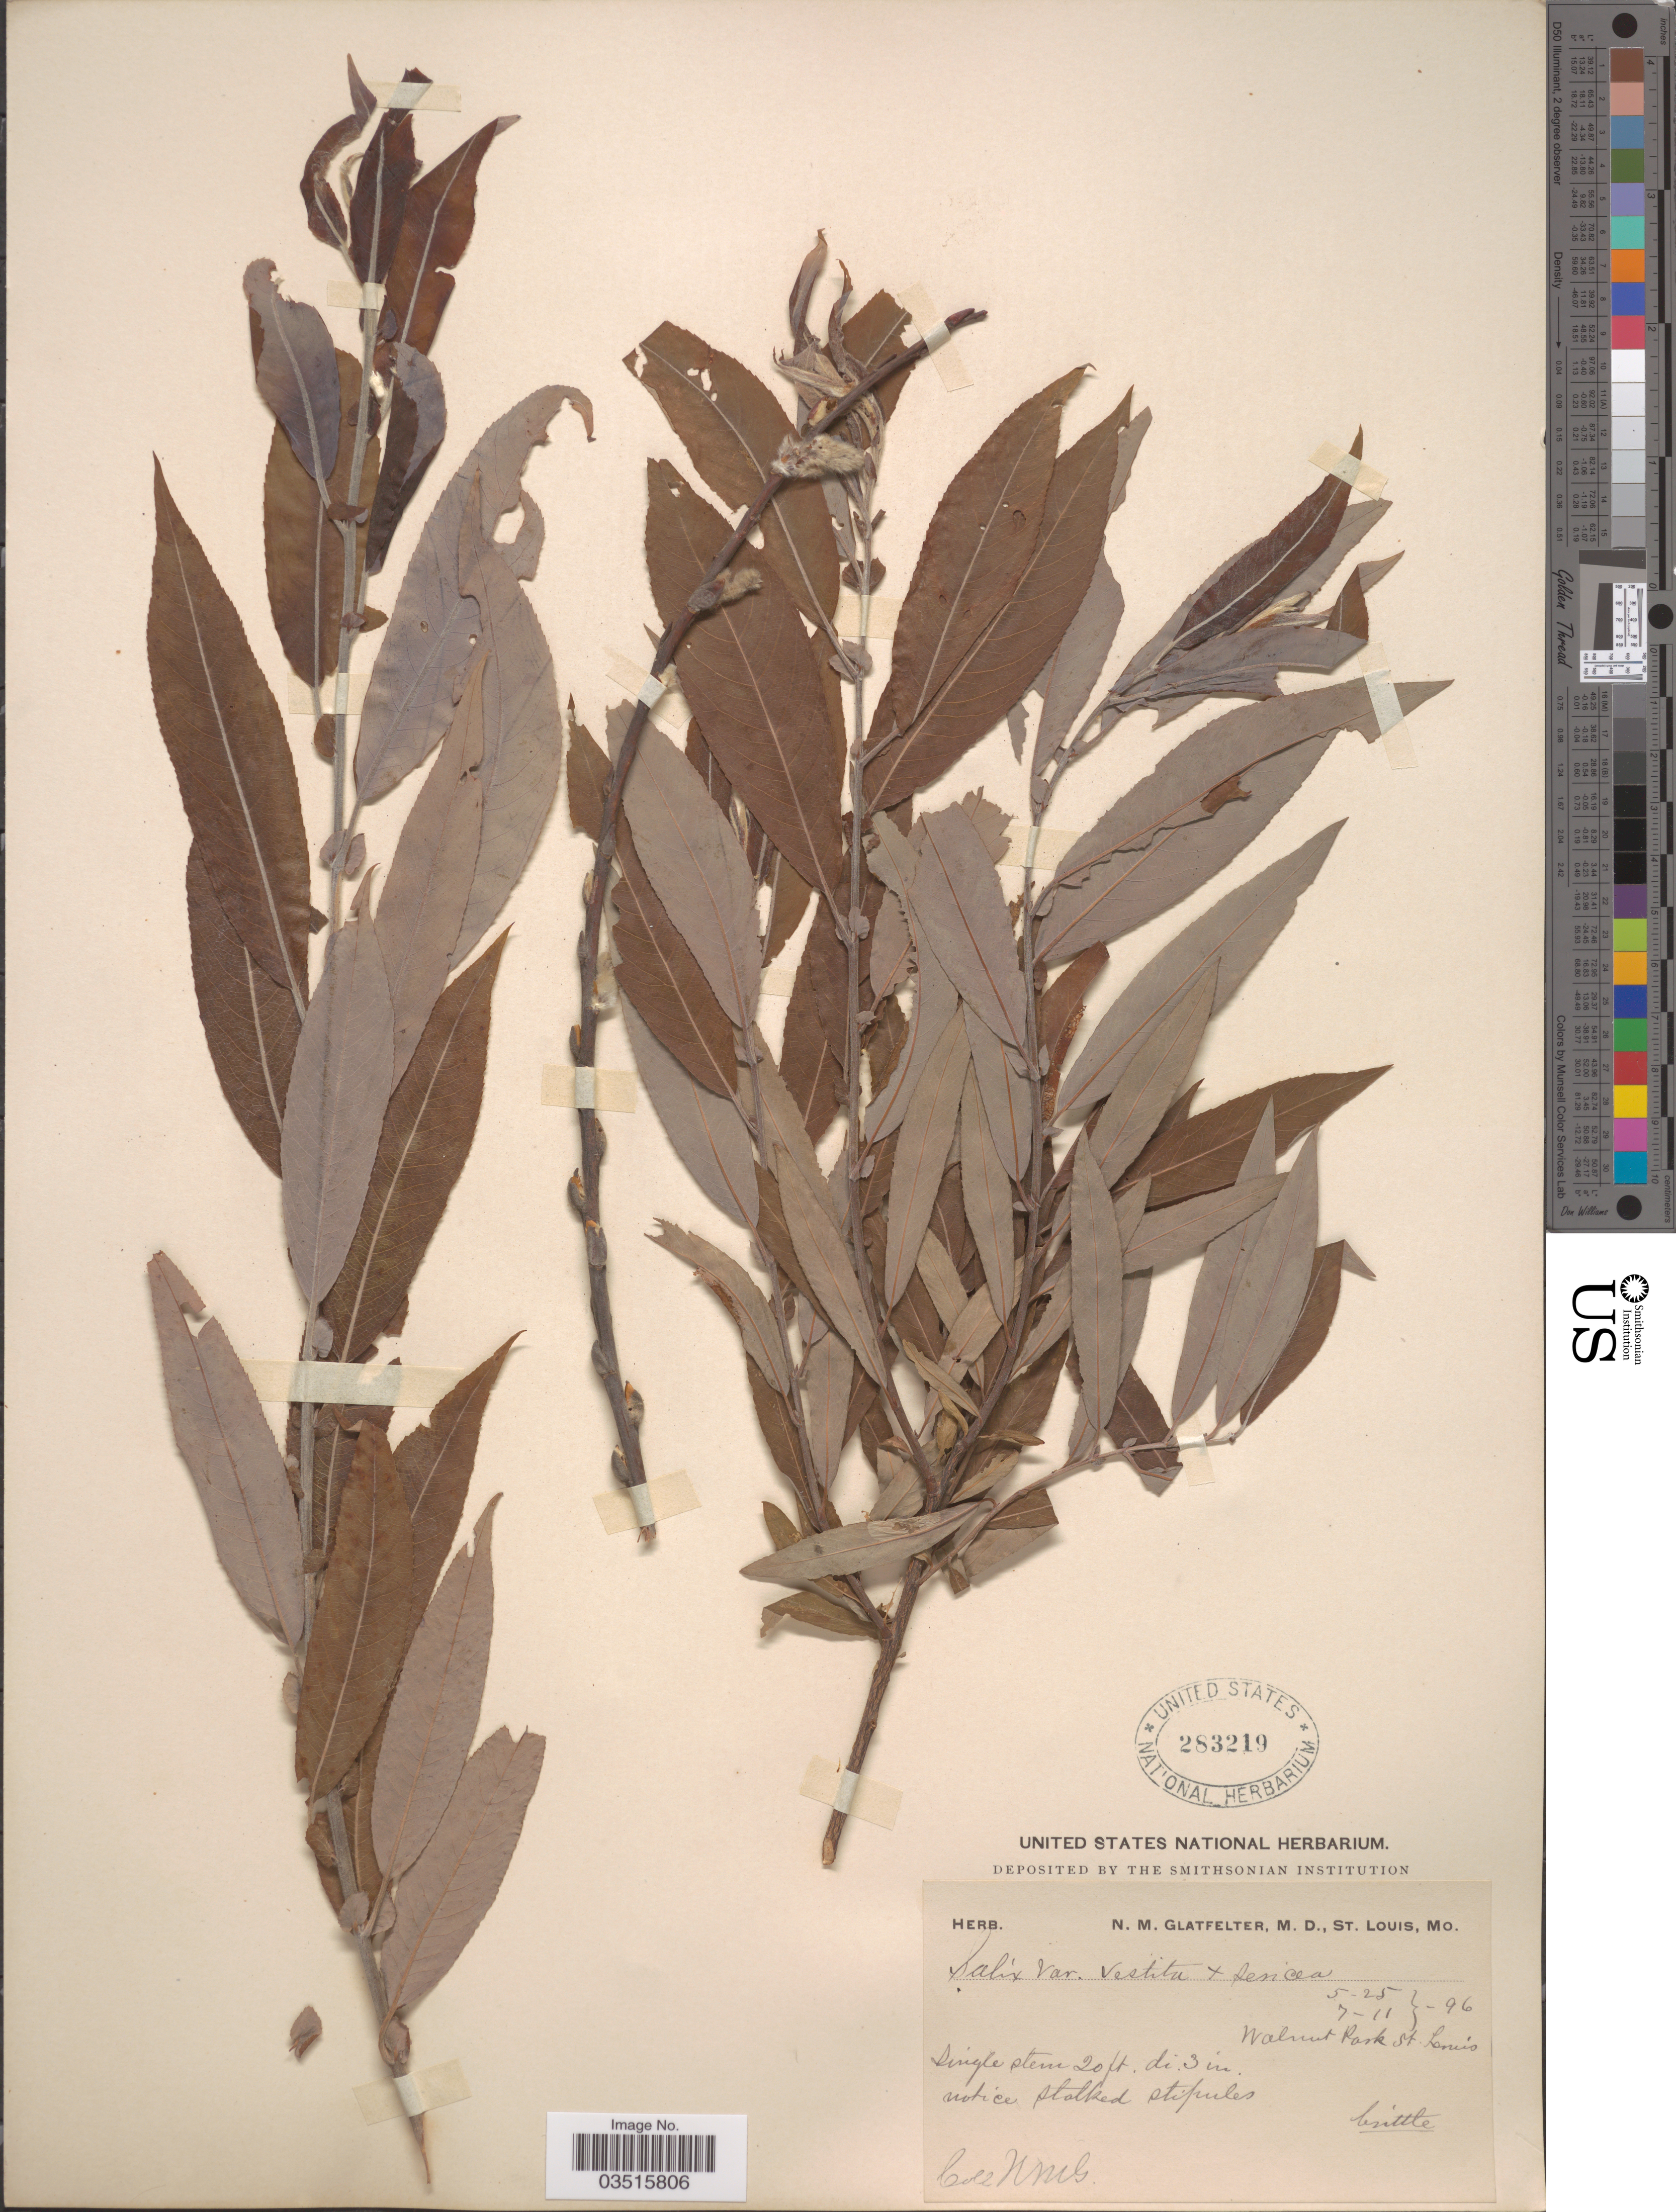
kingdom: Plantae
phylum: Tracheophyta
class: Magnoliopsida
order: Malpighiales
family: Salicaceae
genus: Salix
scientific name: Salix missouriensis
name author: Bebb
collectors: N. M. Glatfelter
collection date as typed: Transcribed d/m/y: 25/5/96 to 11/7/96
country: United States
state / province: Missouri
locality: Walnut Park. St. Louis.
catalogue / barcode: US 283219